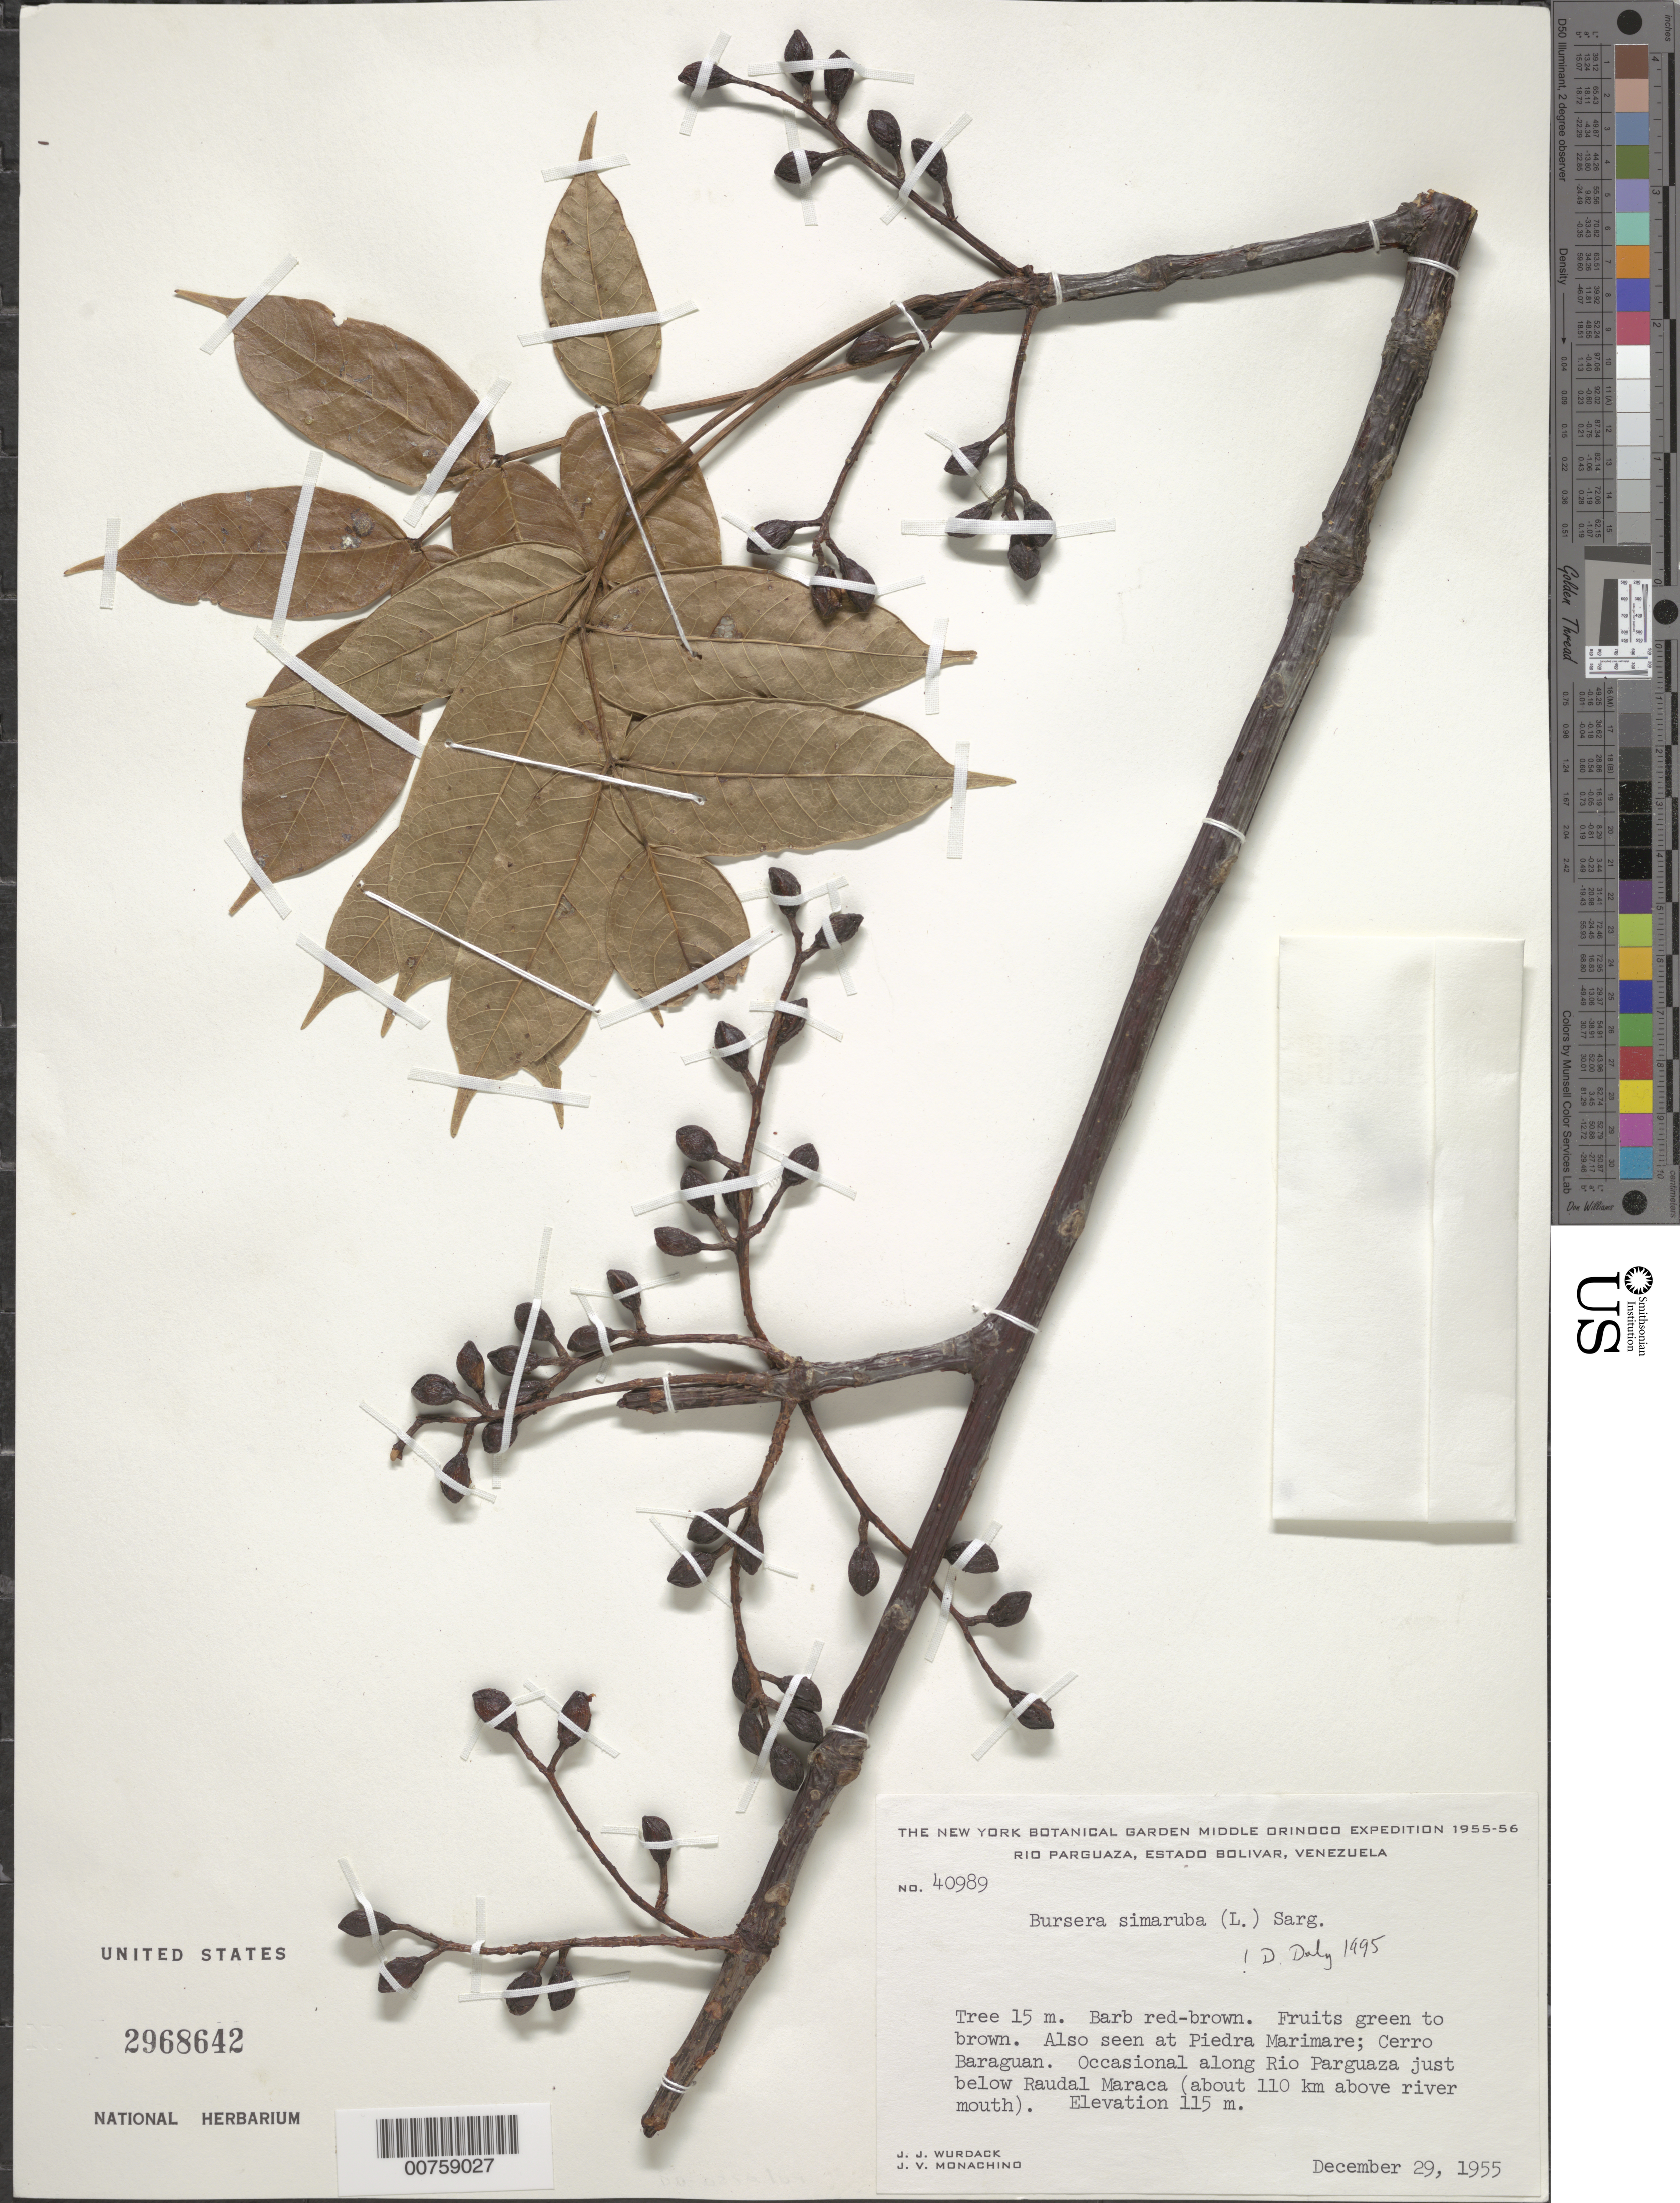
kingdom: Plantae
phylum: Tracheophyta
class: Magnoliopsida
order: Sapindales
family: Burseraceae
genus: Bursera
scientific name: Bursera simaruba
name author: (L.) Sarg.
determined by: Daly, D. C.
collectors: J. J. Wurdack & J. V. Monachino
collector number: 40989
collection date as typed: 29-Dec-55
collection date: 1955-12-29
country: Venezuela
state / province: Bolívar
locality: Río Parguaza, just below Raudal Maraca (about 110 river km from mouth)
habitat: Along river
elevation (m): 115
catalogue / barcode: US 2968642